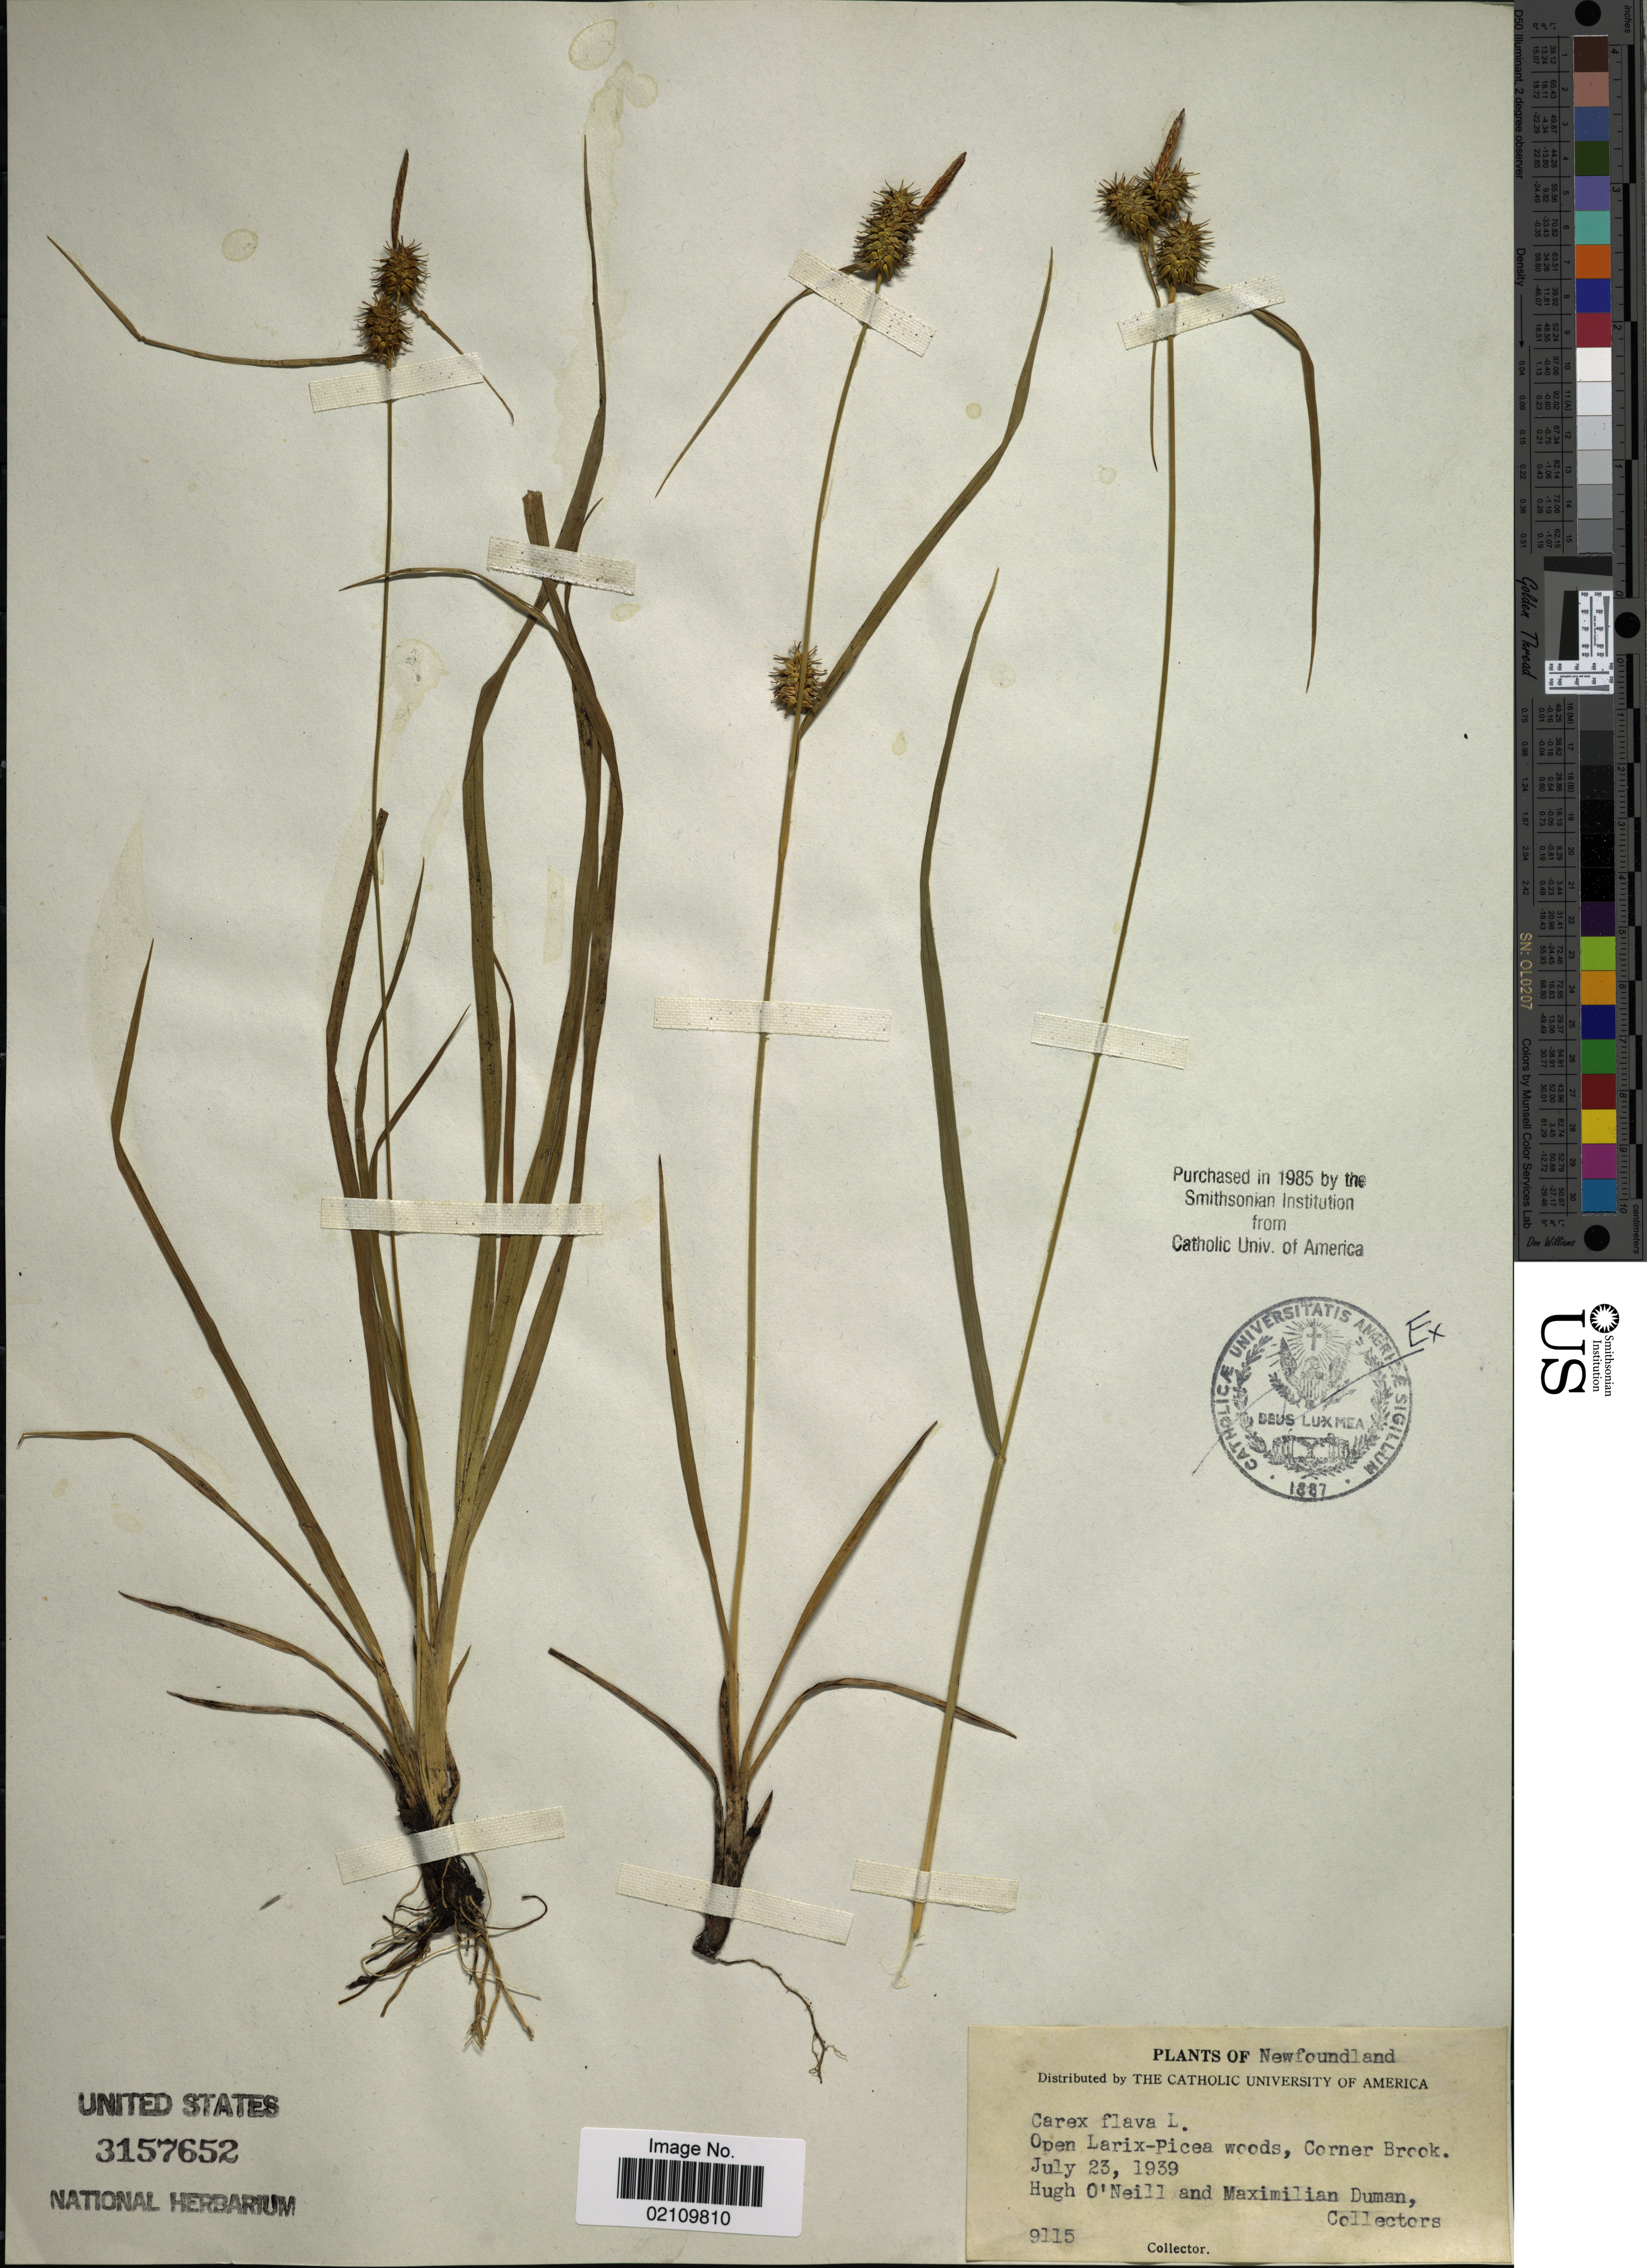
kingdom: Plantae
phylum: Tracheophyta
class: Liliopsida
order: Poales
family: Cyperaceae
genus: Carex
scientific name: Carex flava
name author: L.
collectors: H. O'Neill & M. Duman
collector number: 9115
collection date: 1939-07-23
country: Canada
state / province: Newfoundland and Labrador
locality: Corner Brook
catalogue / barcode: US 3157652